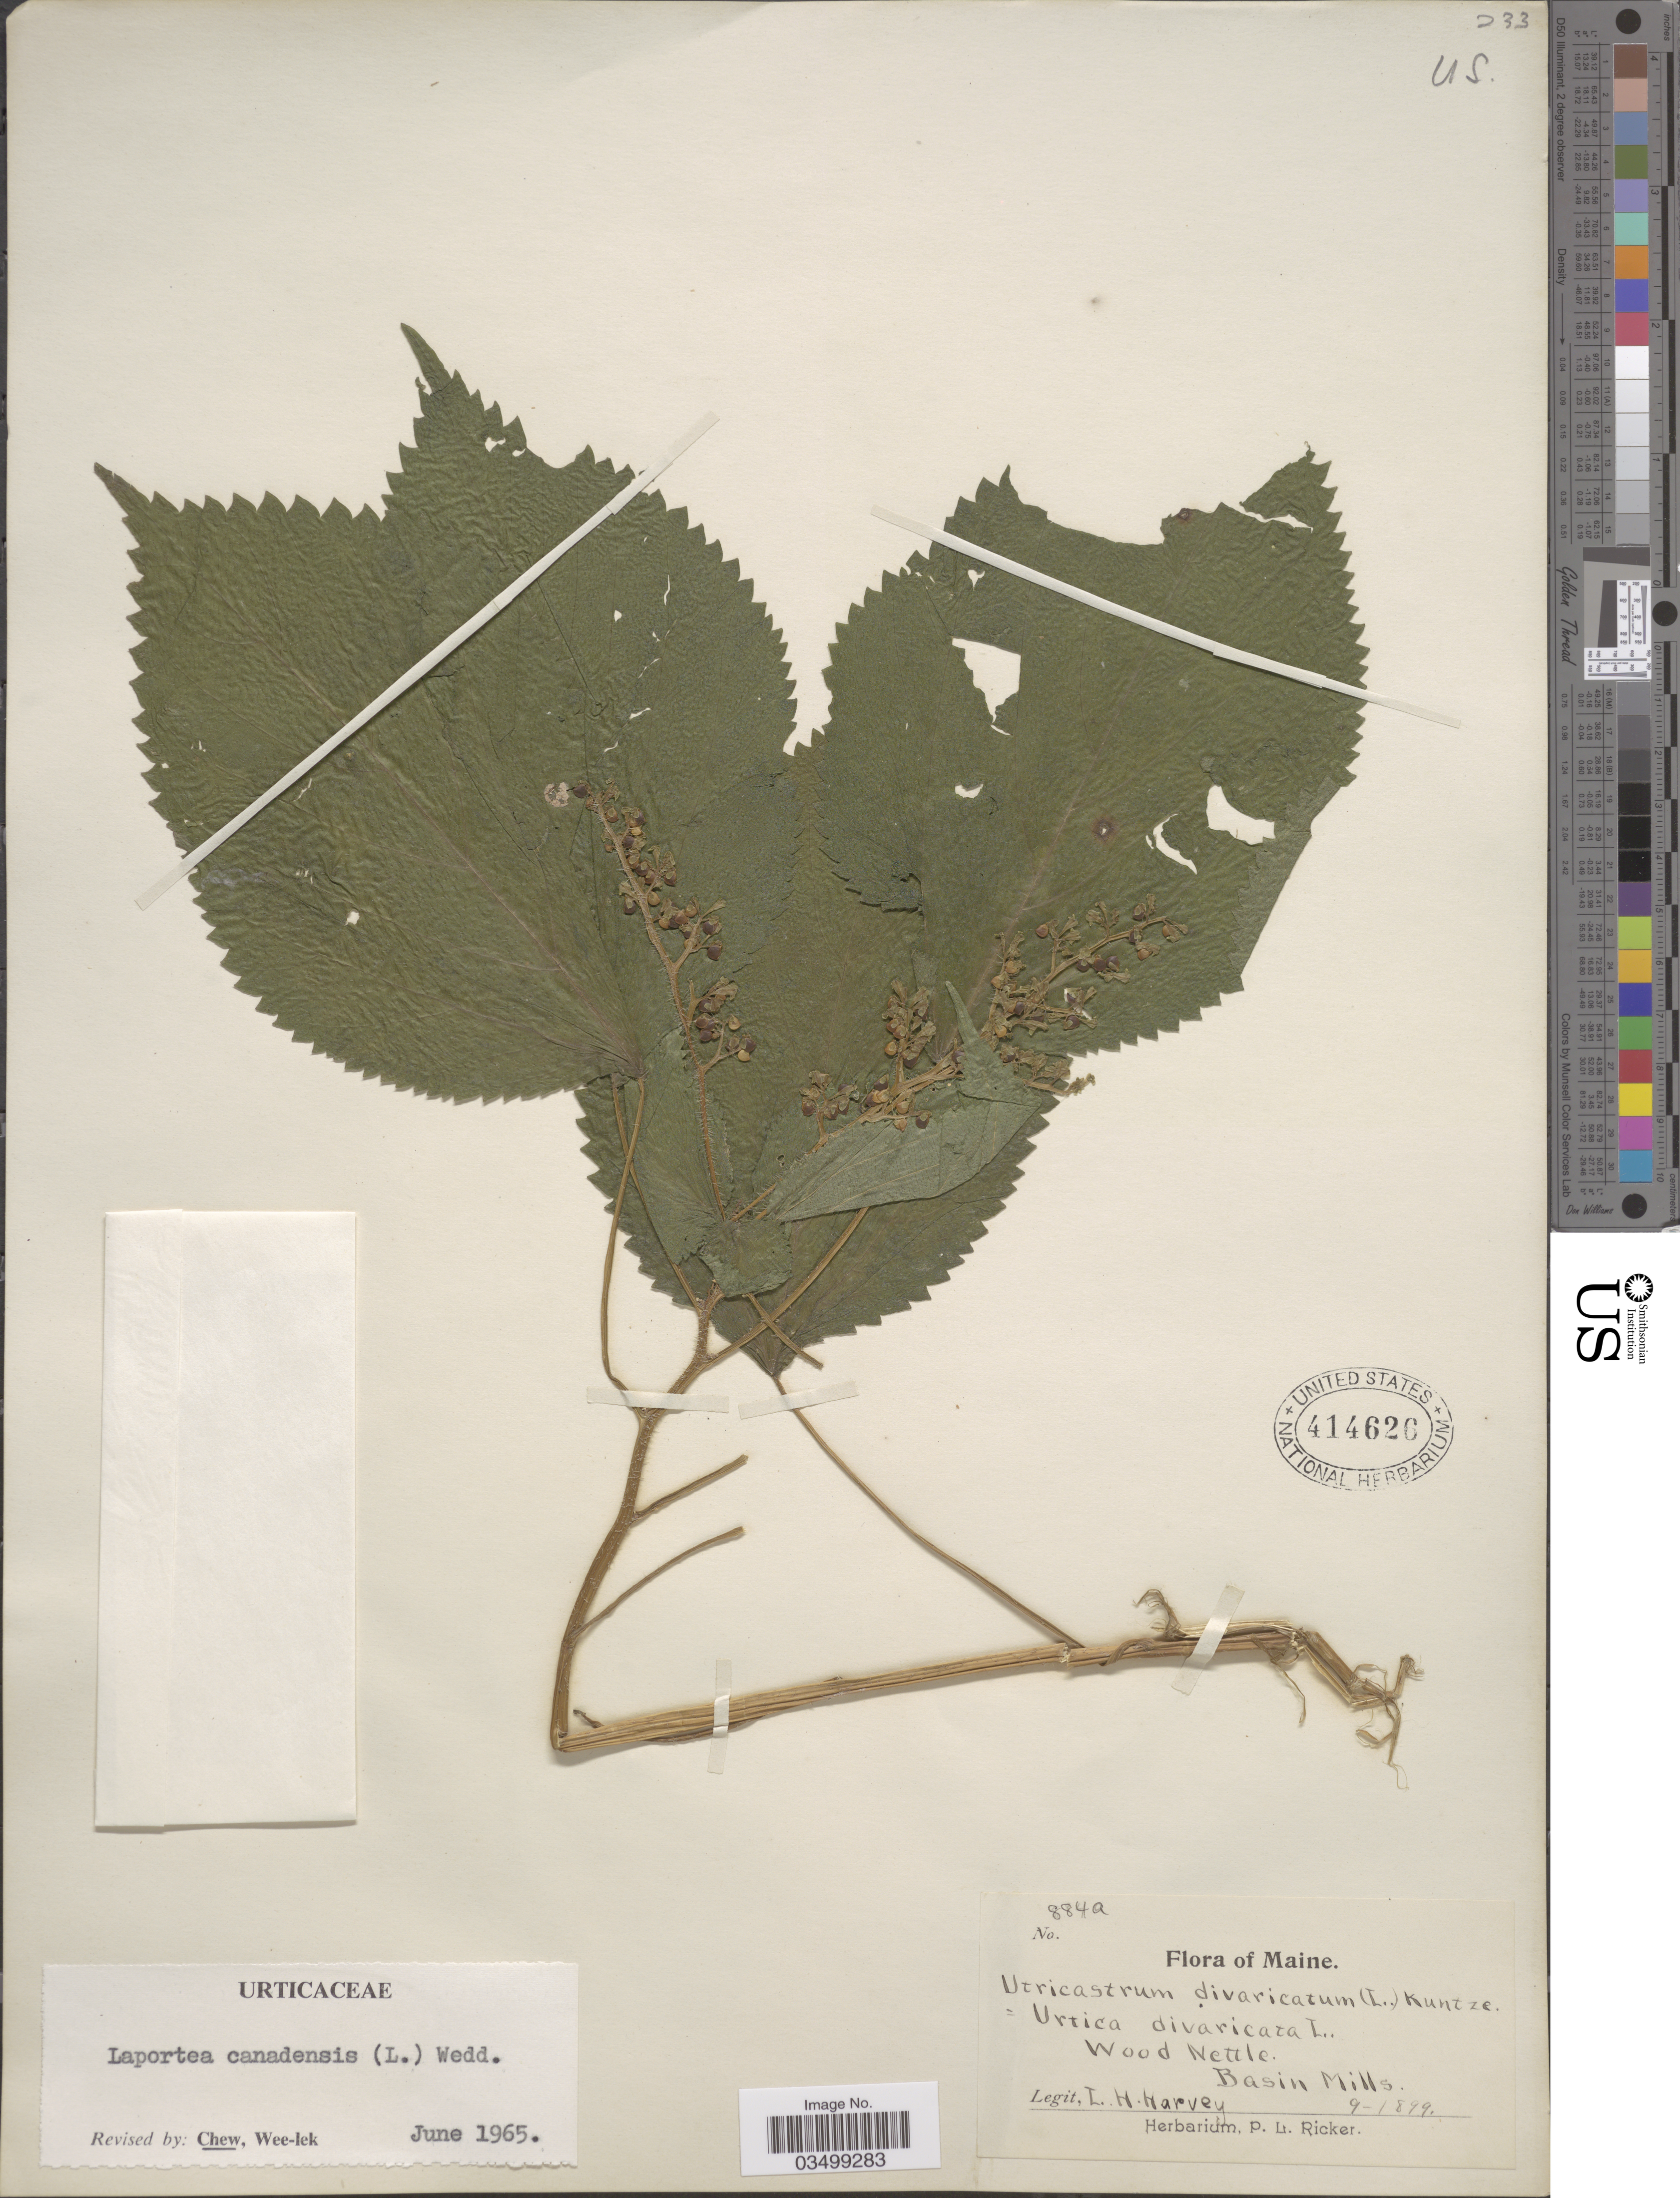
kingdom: Plantae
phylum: Tracheophyta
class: Magnoliopsida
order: Rosales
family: Urticaceae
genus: Laportea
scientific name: Laportea canadensis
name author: (L.) Wedd.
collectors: L. H. Harvey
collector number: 884a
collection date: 1899-09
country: United States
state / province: Maine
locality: Basin Mills.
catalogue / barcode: US 414626